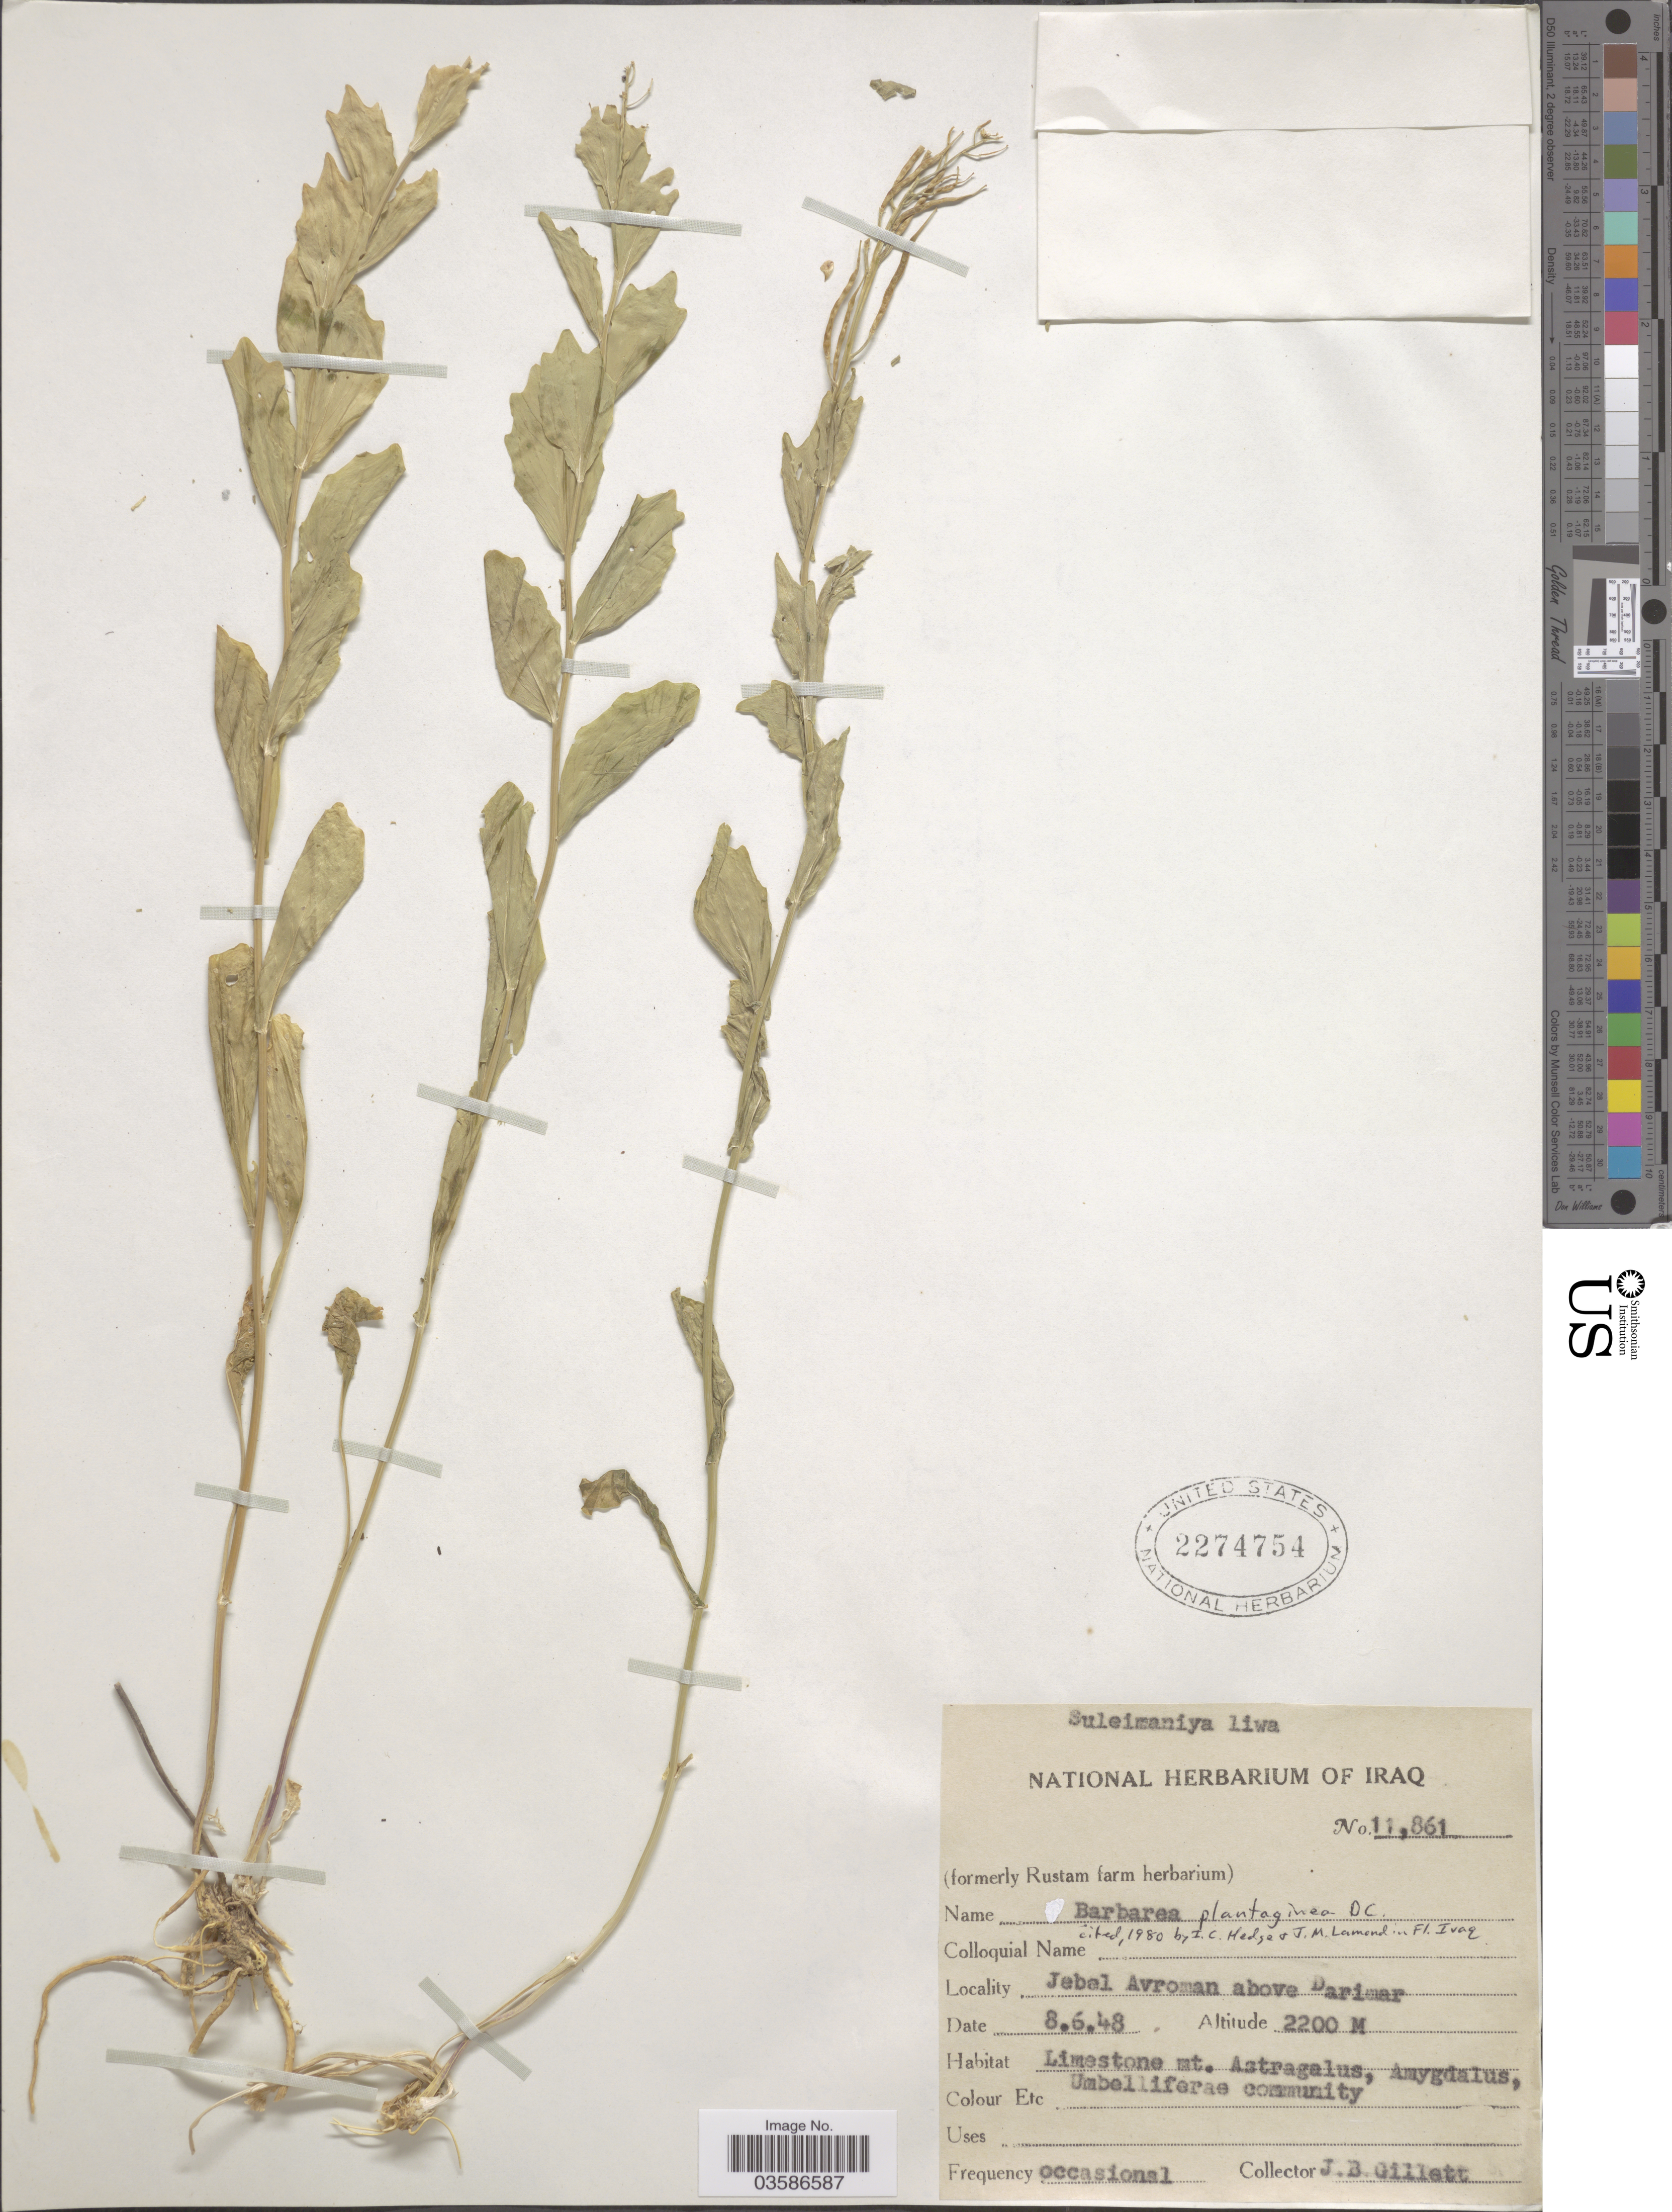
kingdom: Plantae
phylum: Tracheophyta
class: Magnoliopsida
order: Brassicales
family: Brassicaceae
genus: Barbarea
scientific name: Barbarea plantaginea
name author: DC.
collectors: J. B. Gillett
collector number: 11861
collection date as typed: Transcribed d/m/y: 8/6/8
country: Iraq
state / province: As Sulaymānīyah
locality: Suleimaniya liwa. Jebel Avroman above Darimar.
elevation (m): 2200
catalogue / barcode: US 2274754